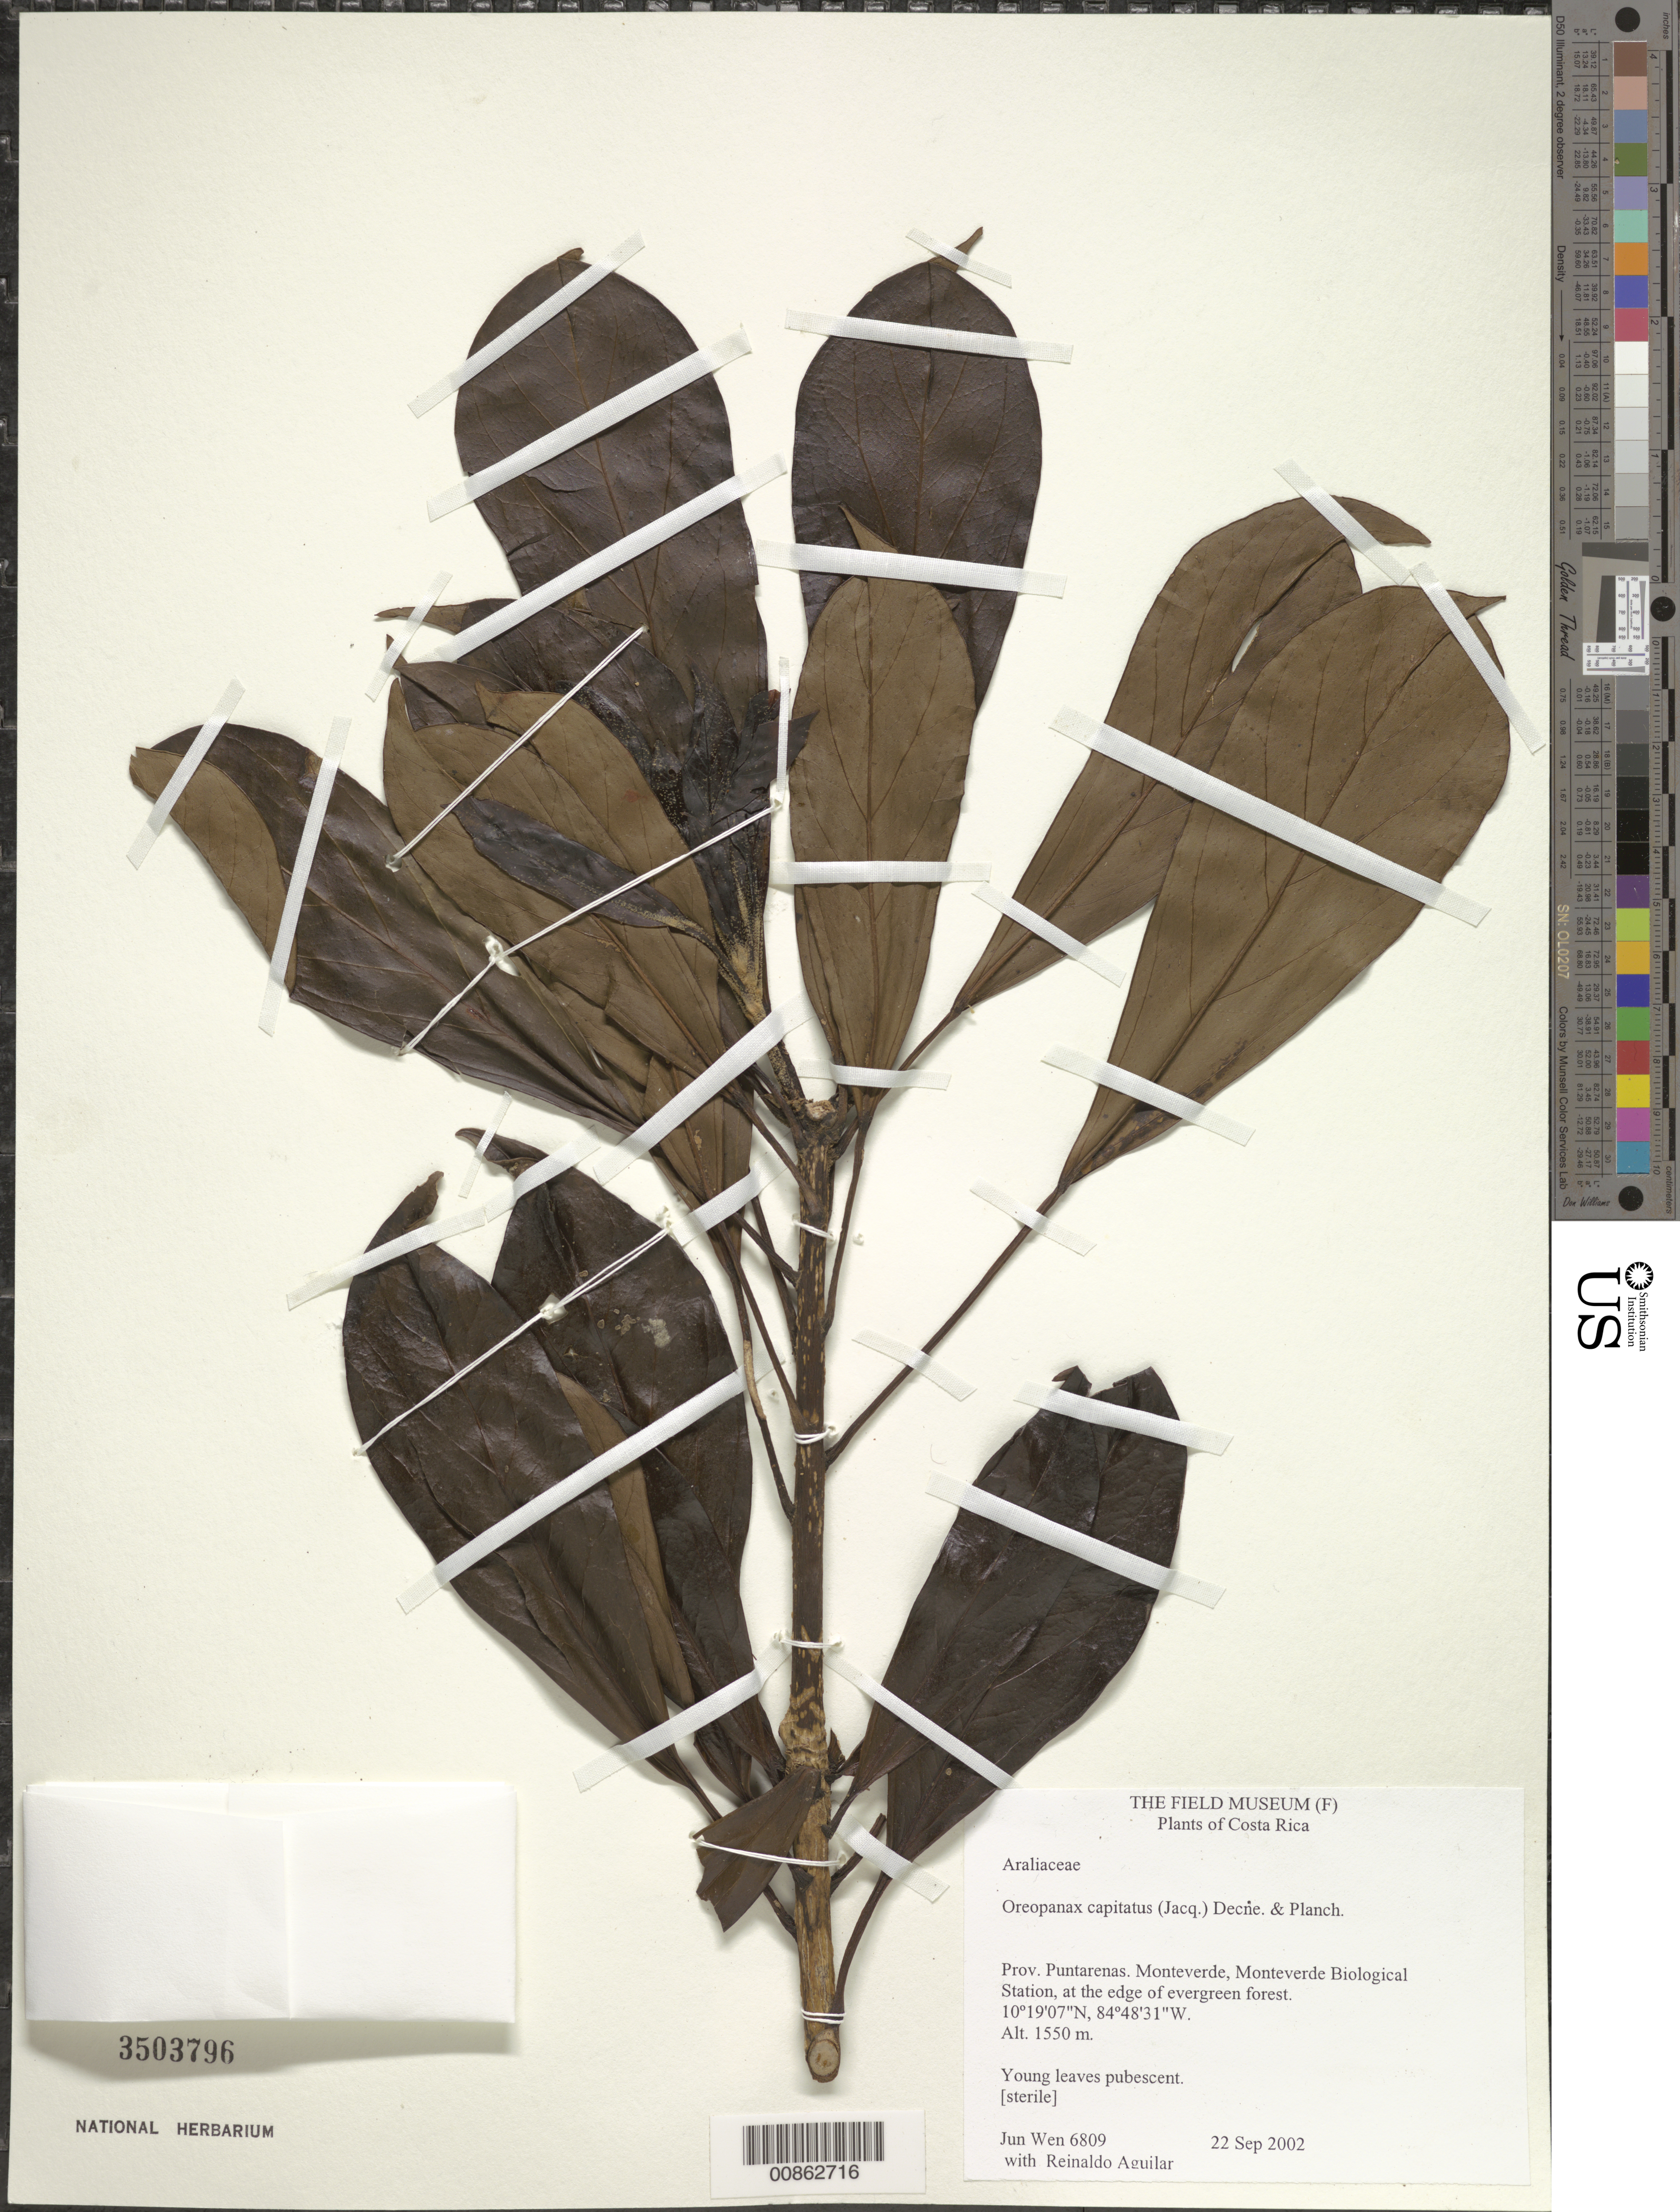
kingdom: Plantae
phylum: Tracheophyta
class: Magnoliopsida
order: Apiales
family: Araliaceae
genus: Oreopanax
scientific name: Oreopanax capitatus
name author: (Jacq.) Decne. & Planch.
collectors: J. Wen & R. Aguilar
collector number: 6809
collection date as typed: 22 Sep 2002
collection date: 2002-09-22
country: Costa Rica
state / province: Puntarenas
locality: Estacion Biologica Monteverde.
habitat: At the edge of evergreen forest.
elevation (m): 1580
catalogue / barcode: US 3503796